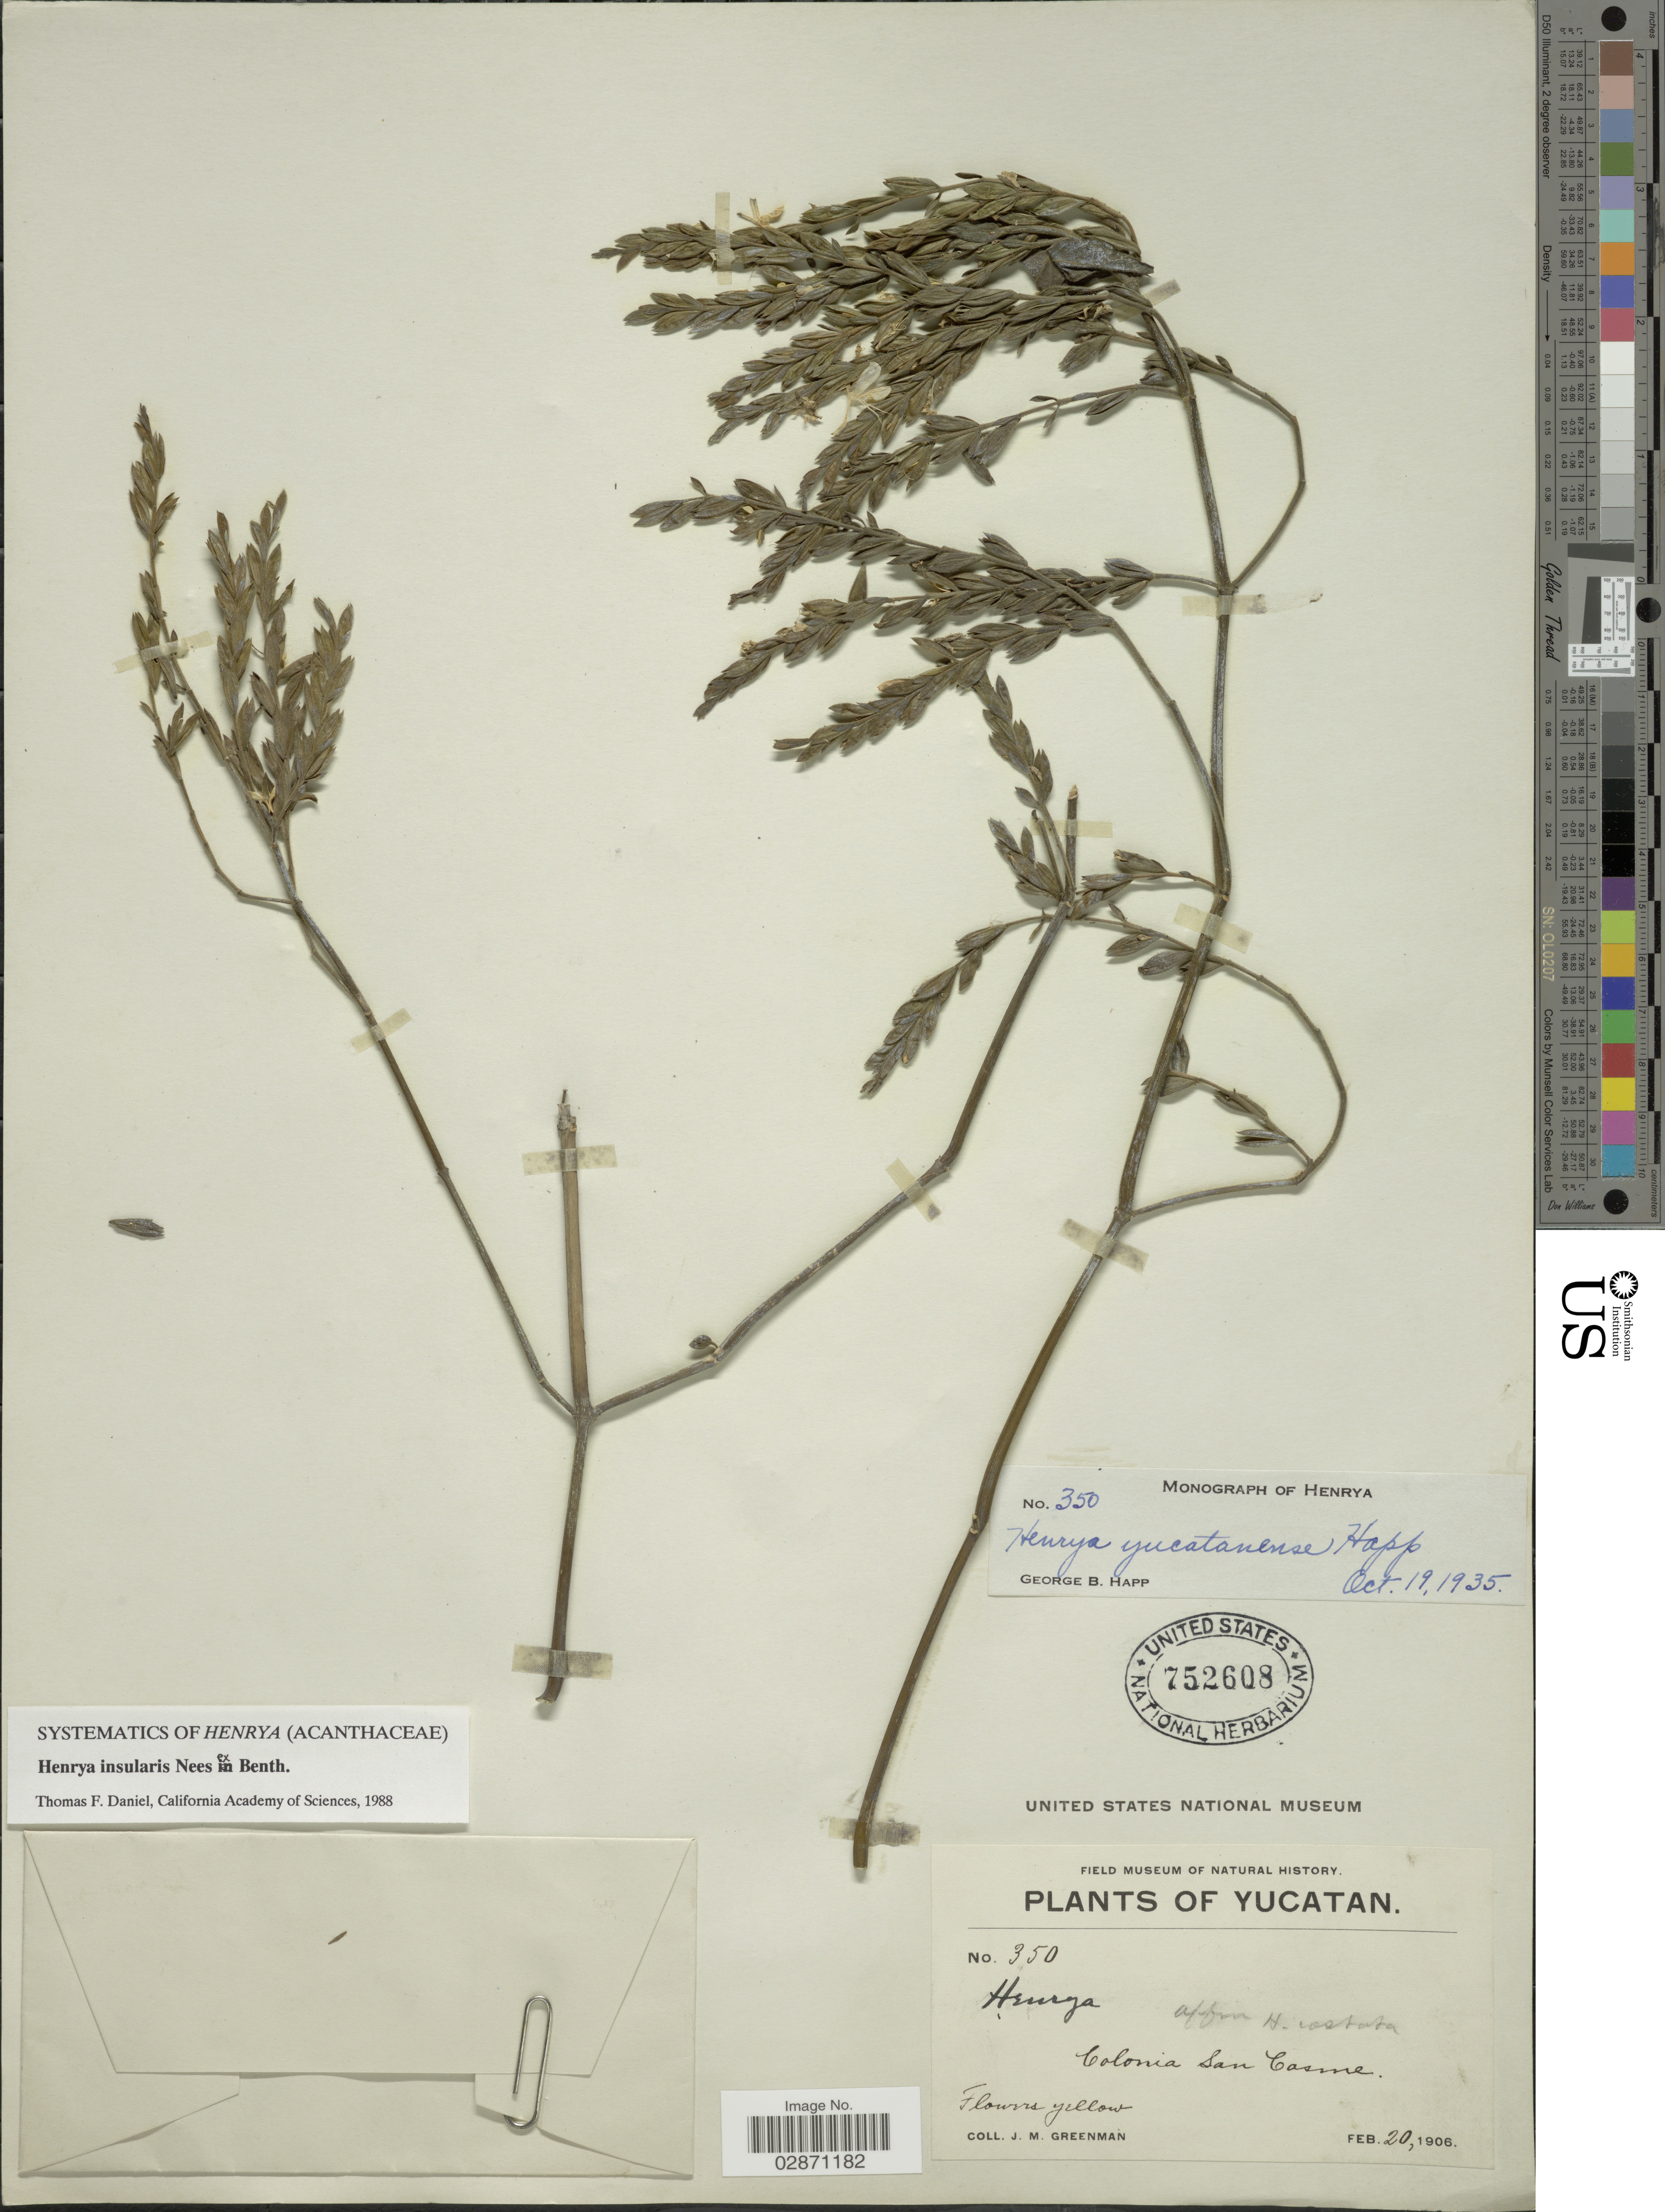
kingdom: Plantae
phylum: Tracheophyta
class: Magnoliopsida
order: Lamiales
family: Acanthaceae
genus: Henrya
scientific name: Henrya insularis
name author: Nees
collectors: J. M. Greenman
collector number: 350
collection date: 1906-02-20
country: Mexico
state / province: Yucatán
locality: Colonia San Casme.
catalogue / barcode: US 752608